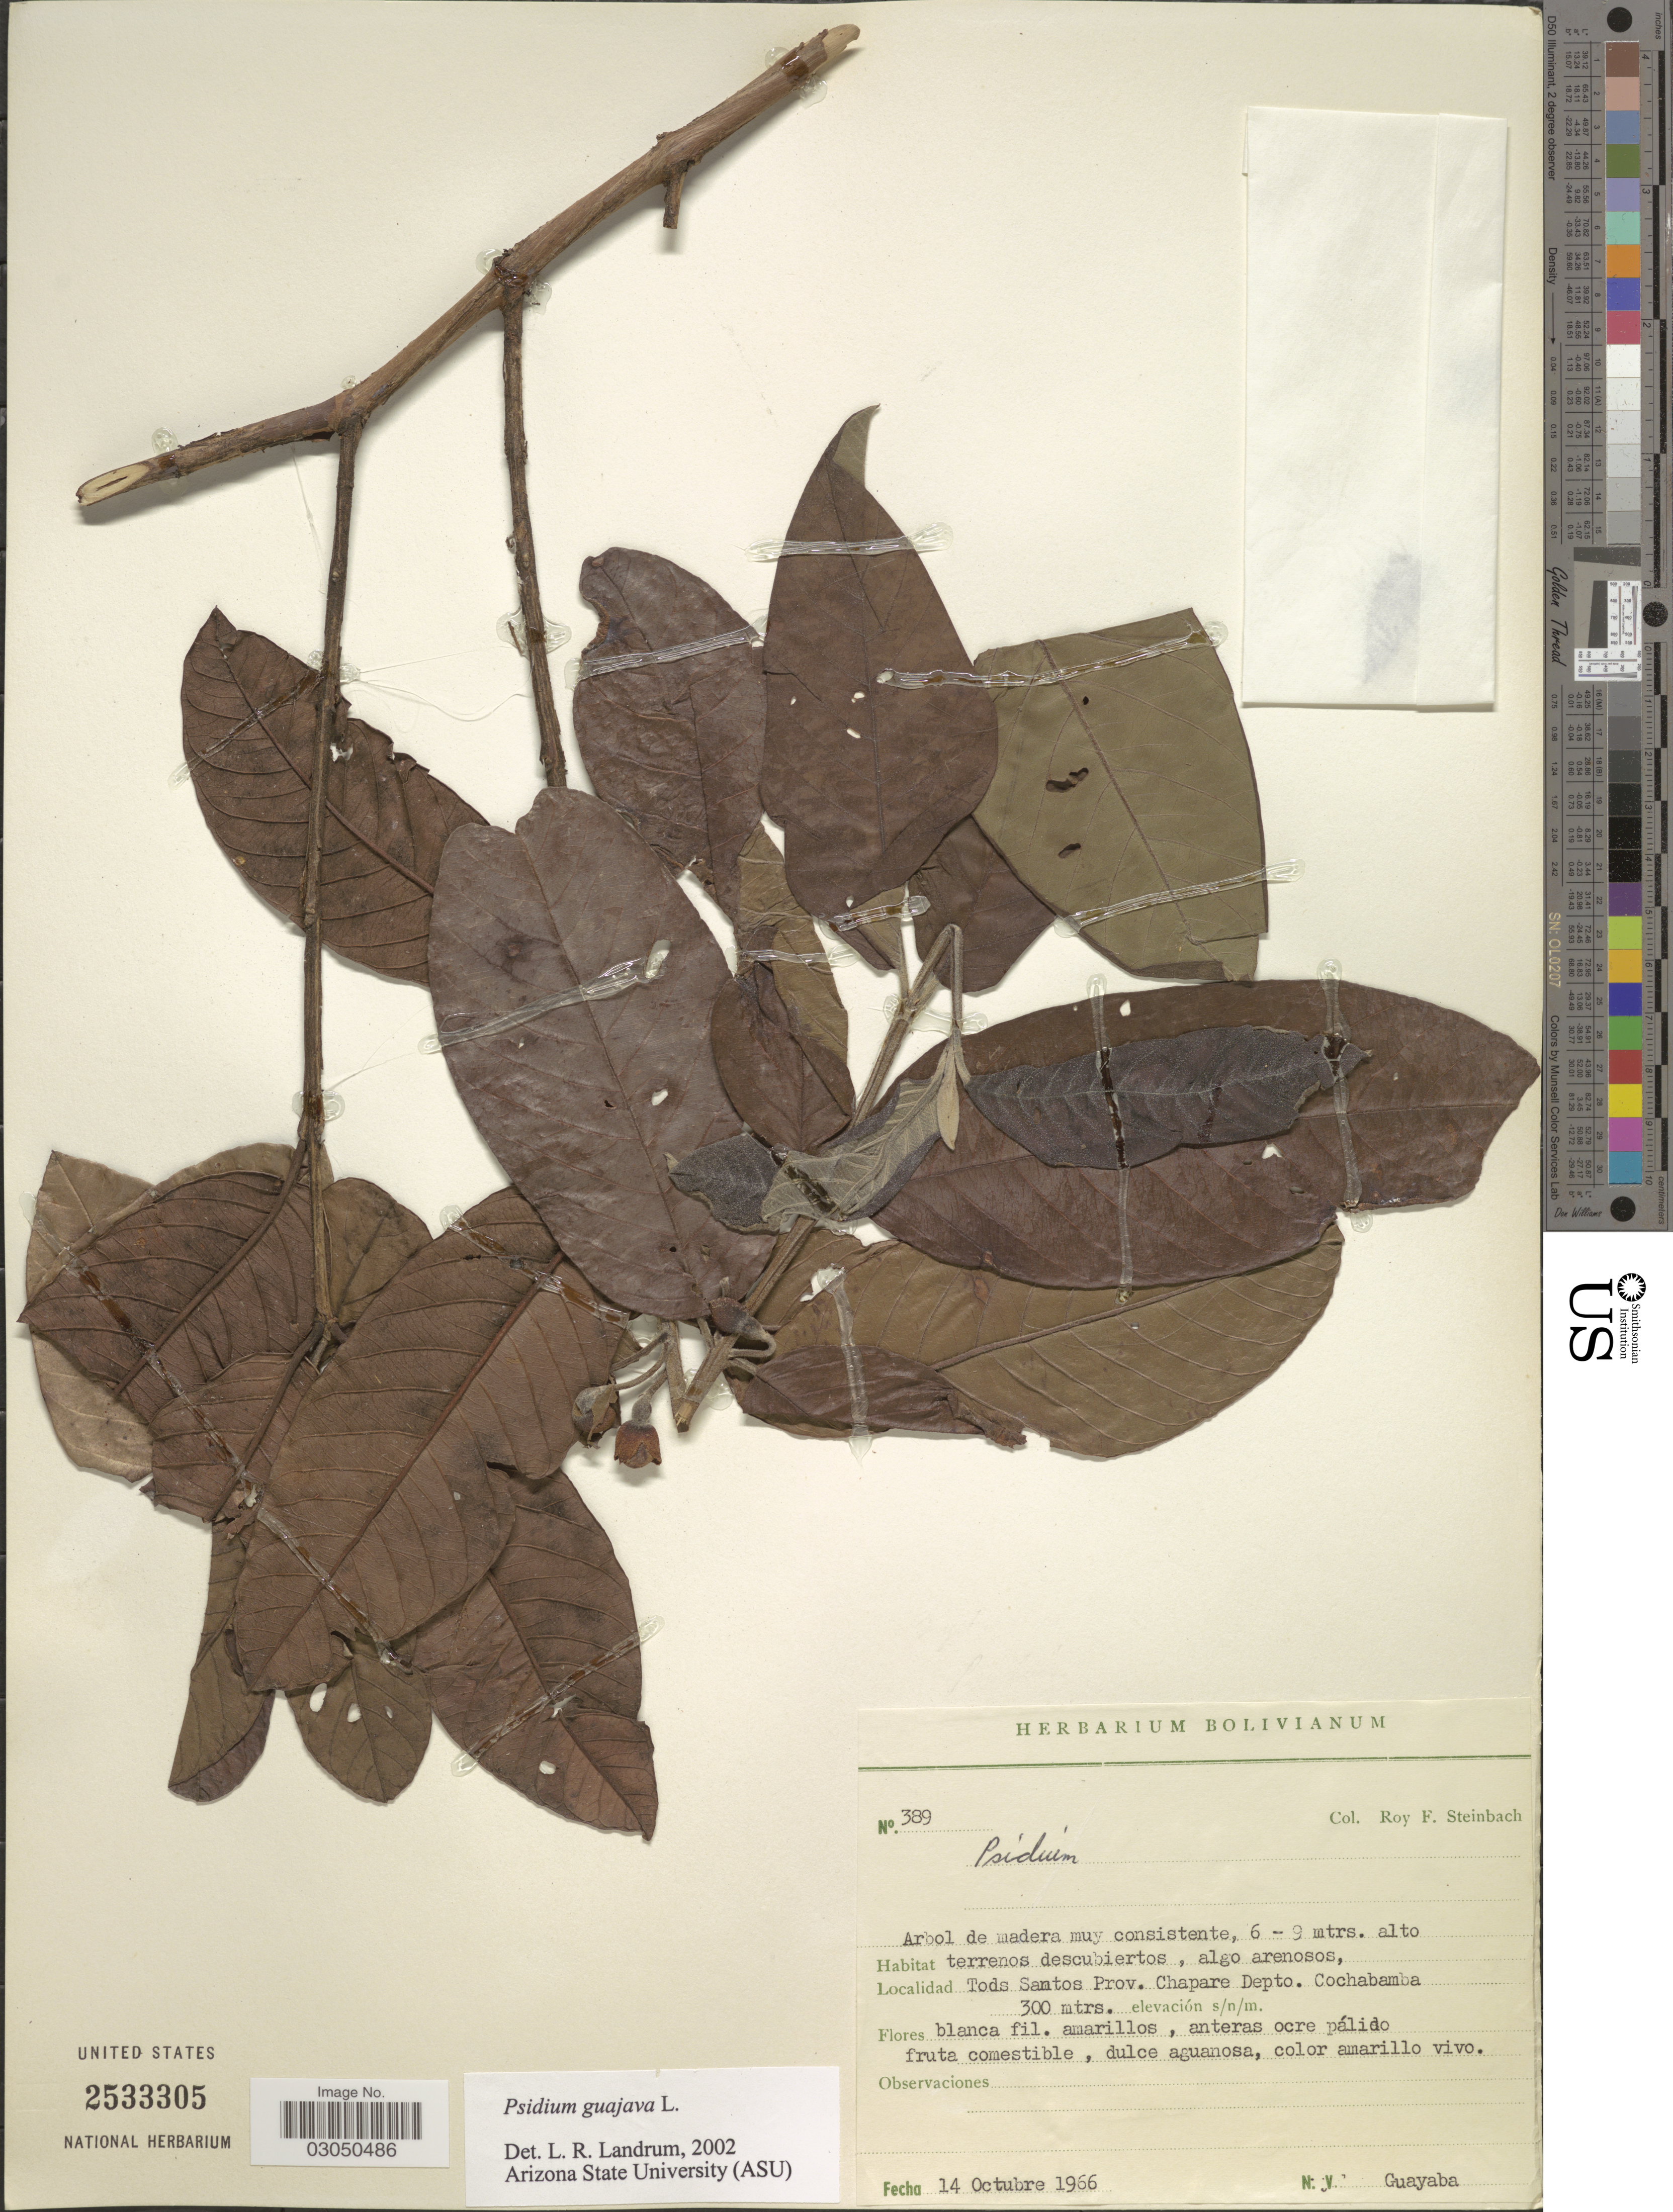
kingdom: Plantae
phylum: Tracheophyta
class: Magnoliopsida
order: Myrtales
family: Myrtaceae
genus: Psidium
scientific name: Psidium guajava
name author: L.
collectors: R. F. Steinbach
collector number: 389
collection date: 1966-10-14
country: Bolivia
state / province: Cochabamba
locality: Tods Santos Prov. Chapare Depto. Cochabamba.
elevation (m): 300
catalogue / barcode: US 2533305